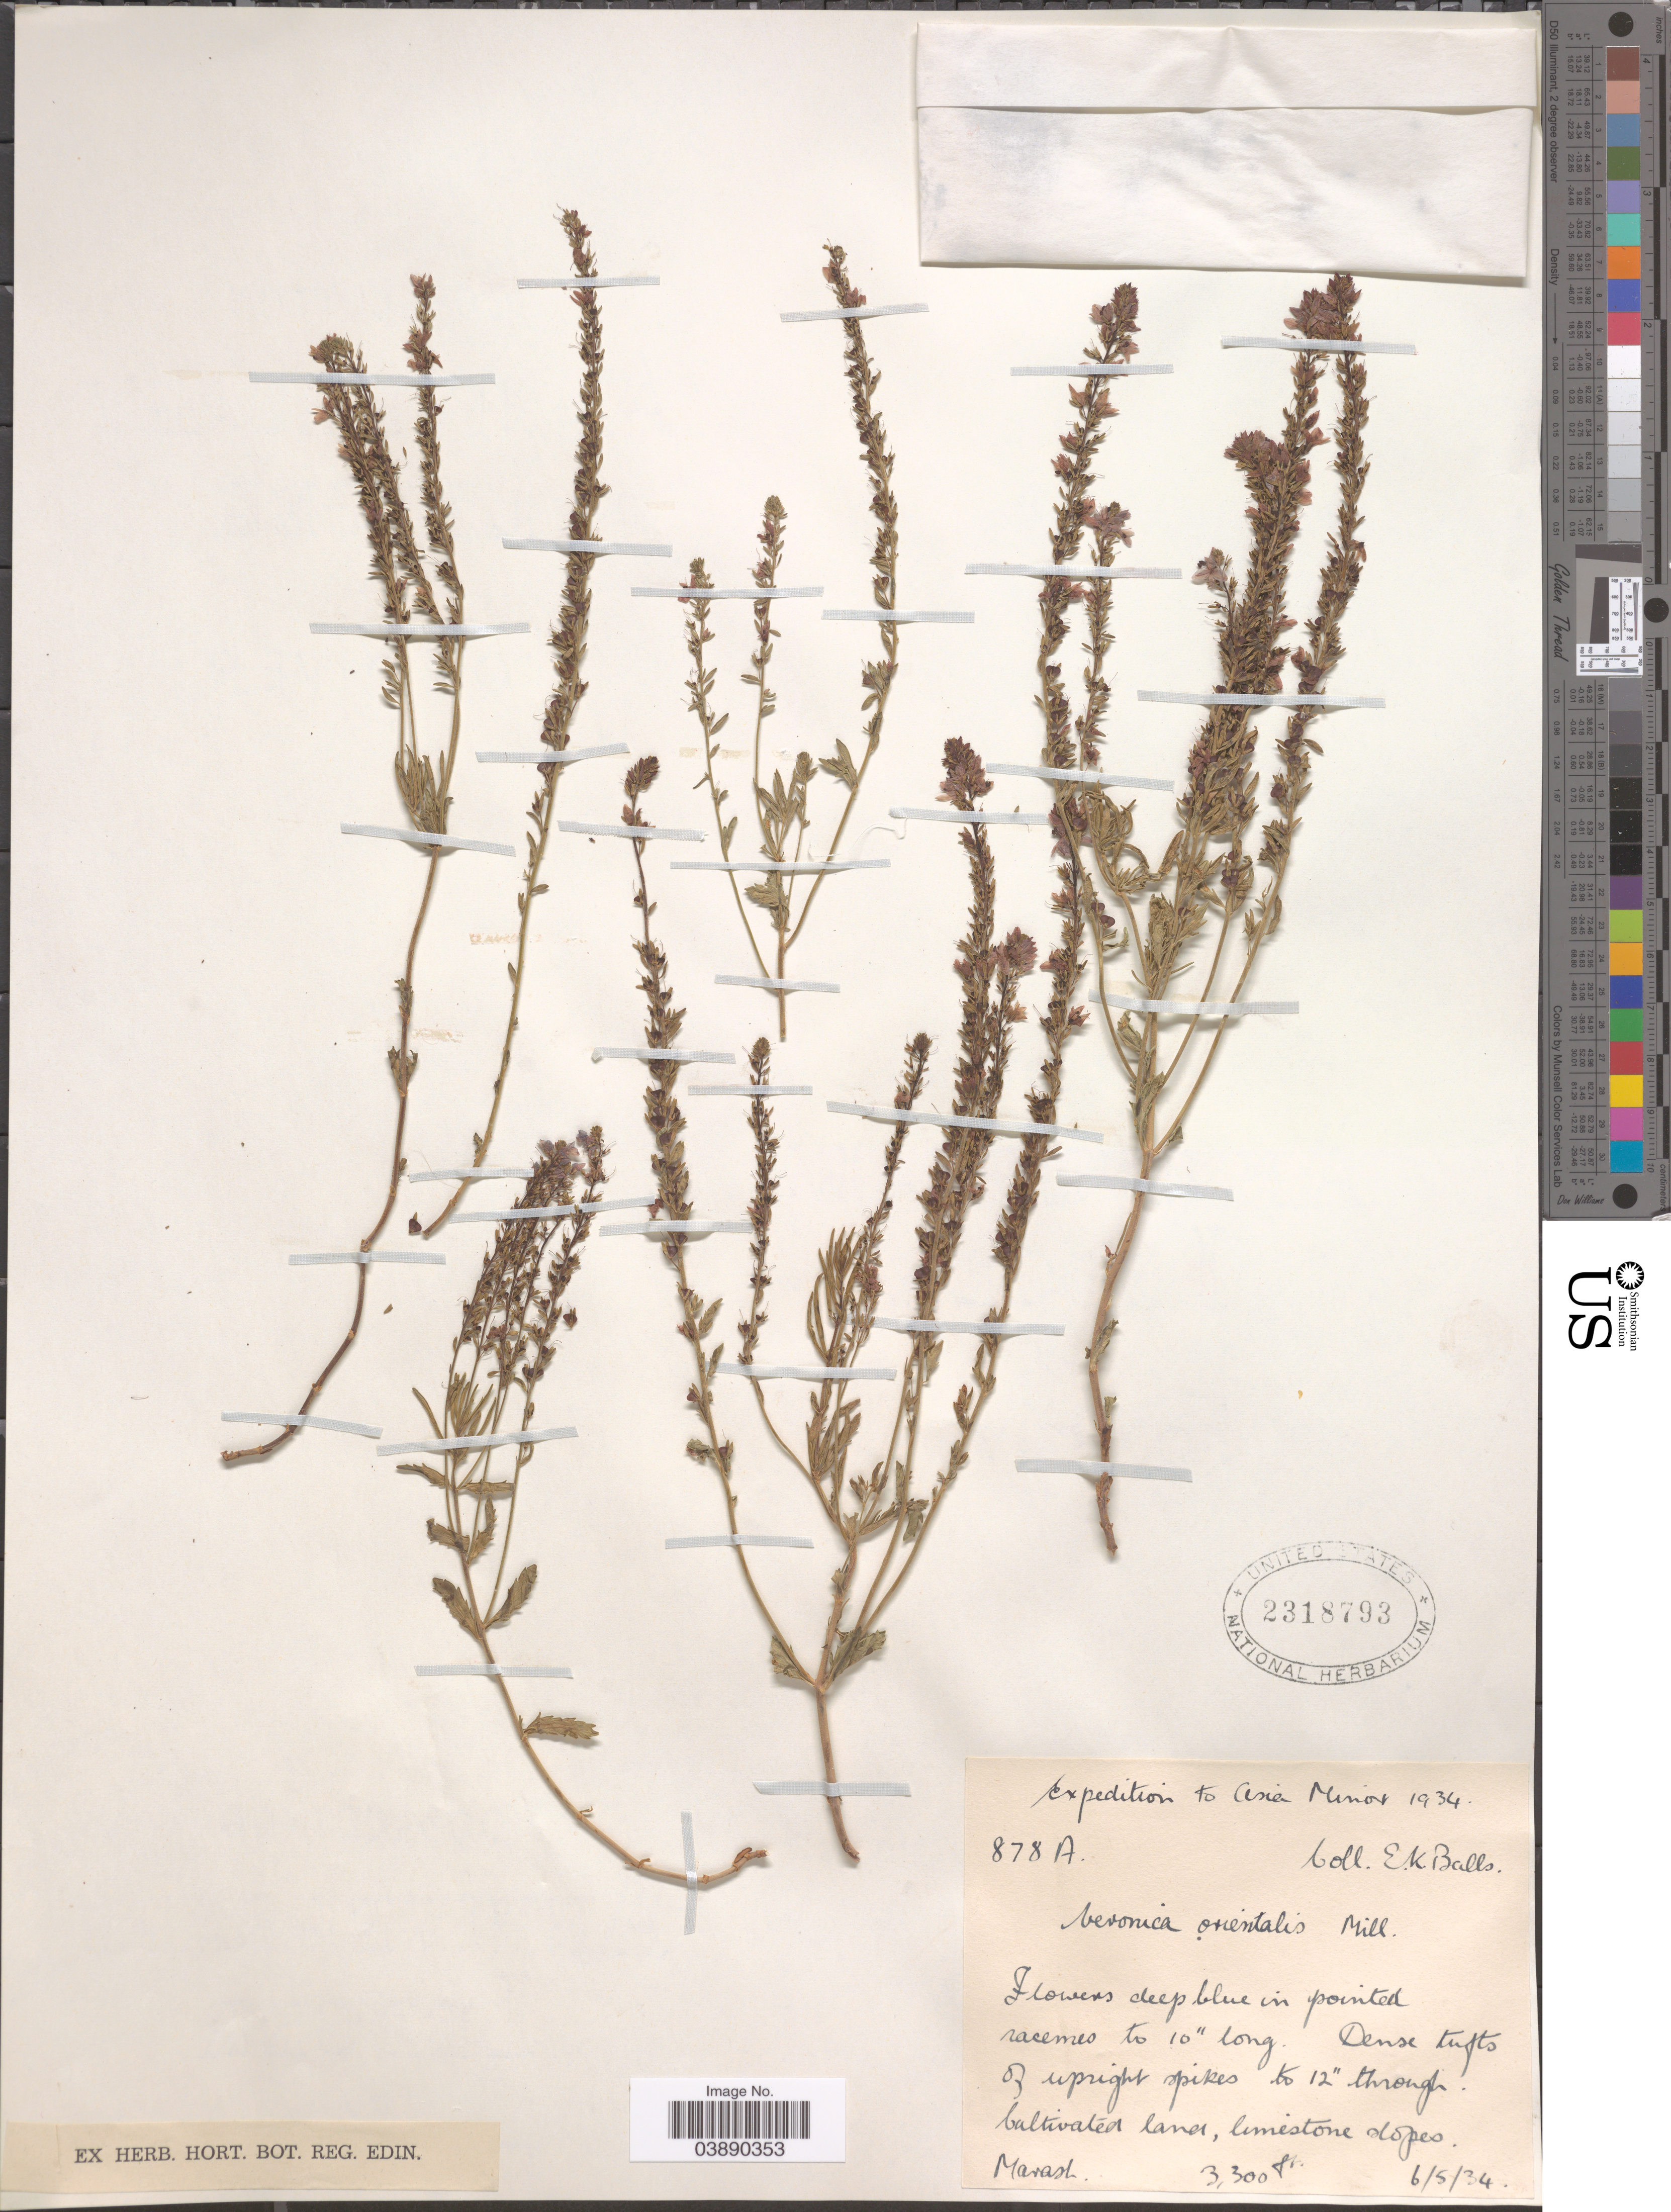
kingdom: Plantae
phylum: Tracheophyta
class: Magnoliopsida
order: Lamiales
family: Plantaginaceae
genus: Veronica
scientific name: Veronica orientalis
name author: Mill.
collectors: E. K. Balls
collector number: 878A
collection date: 1934-05-06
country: Turkey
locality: Asia Minor. Marash.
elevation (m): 1006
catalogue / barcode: US 2318793